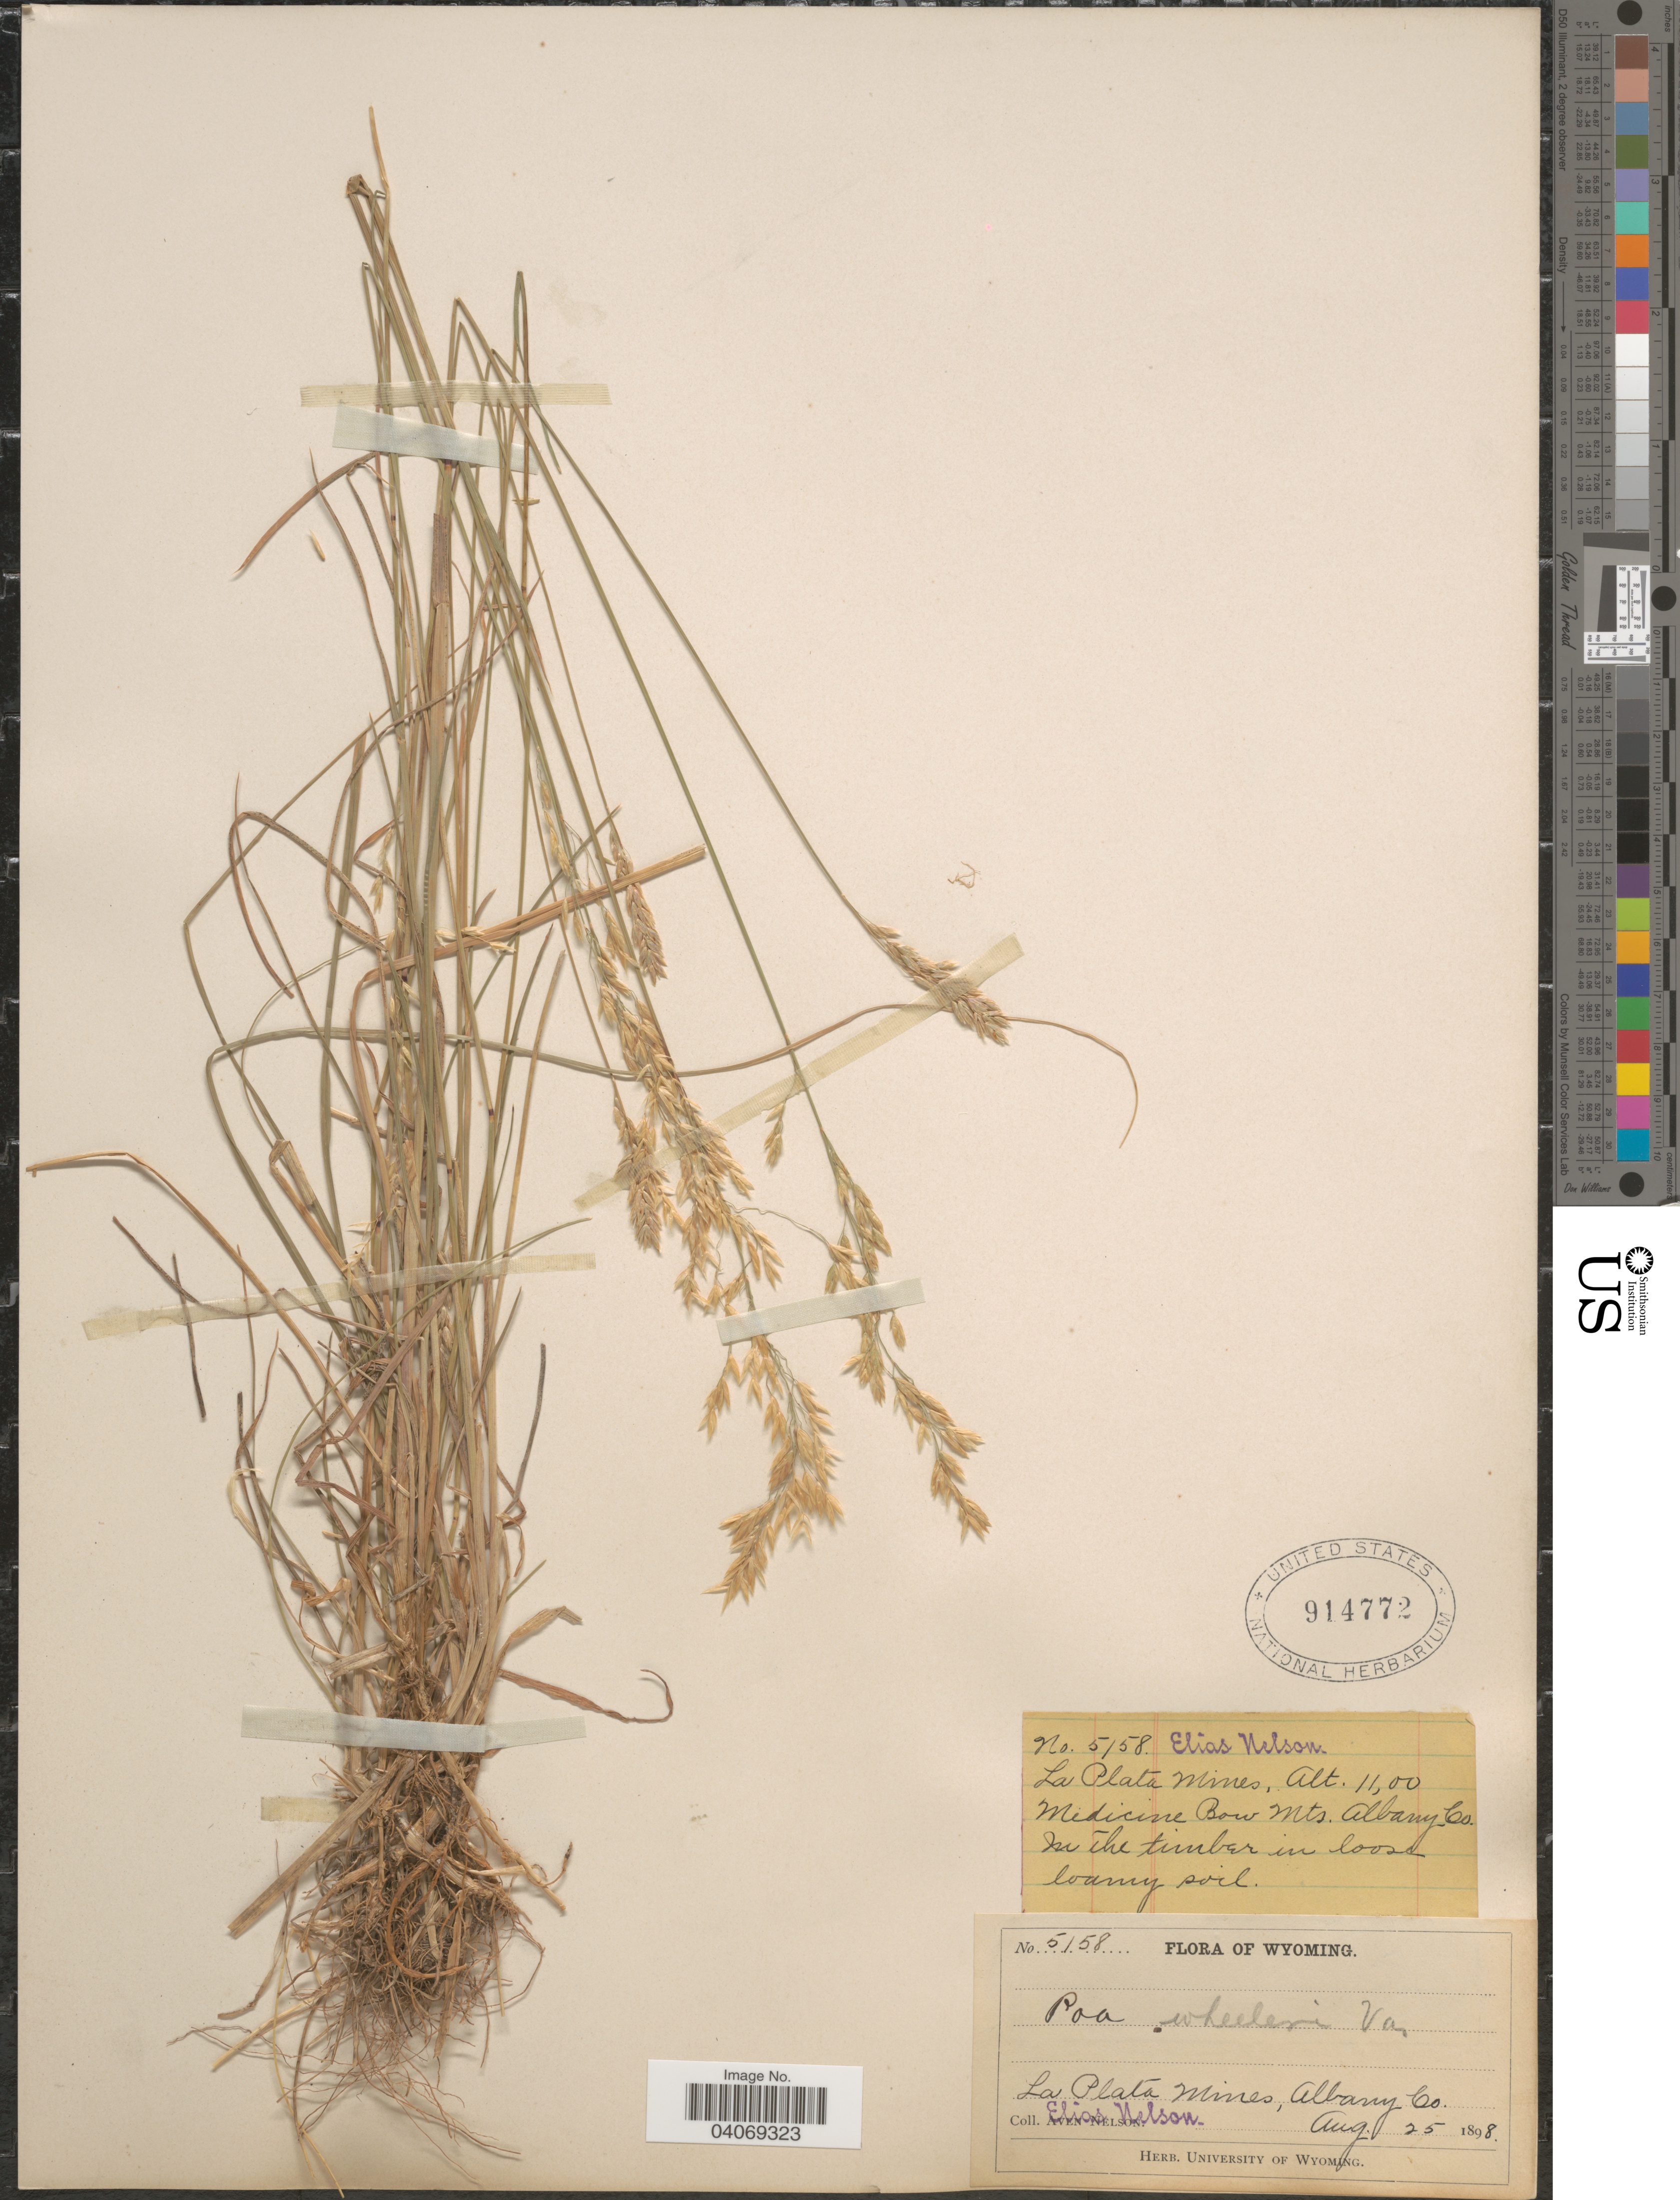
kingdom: Plantae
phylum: Tracheophyta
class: Liliopsida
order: Poales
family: Poaceae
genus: Poa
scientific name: Poa wheeleri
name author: Vasey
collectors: E. Nelson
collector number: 5158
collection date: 1898-08-25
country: United States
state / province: Wyoming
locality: La Plata Mines, Albany Co. Medicine Bow Mts. Albany Co.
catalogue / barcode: US 914772